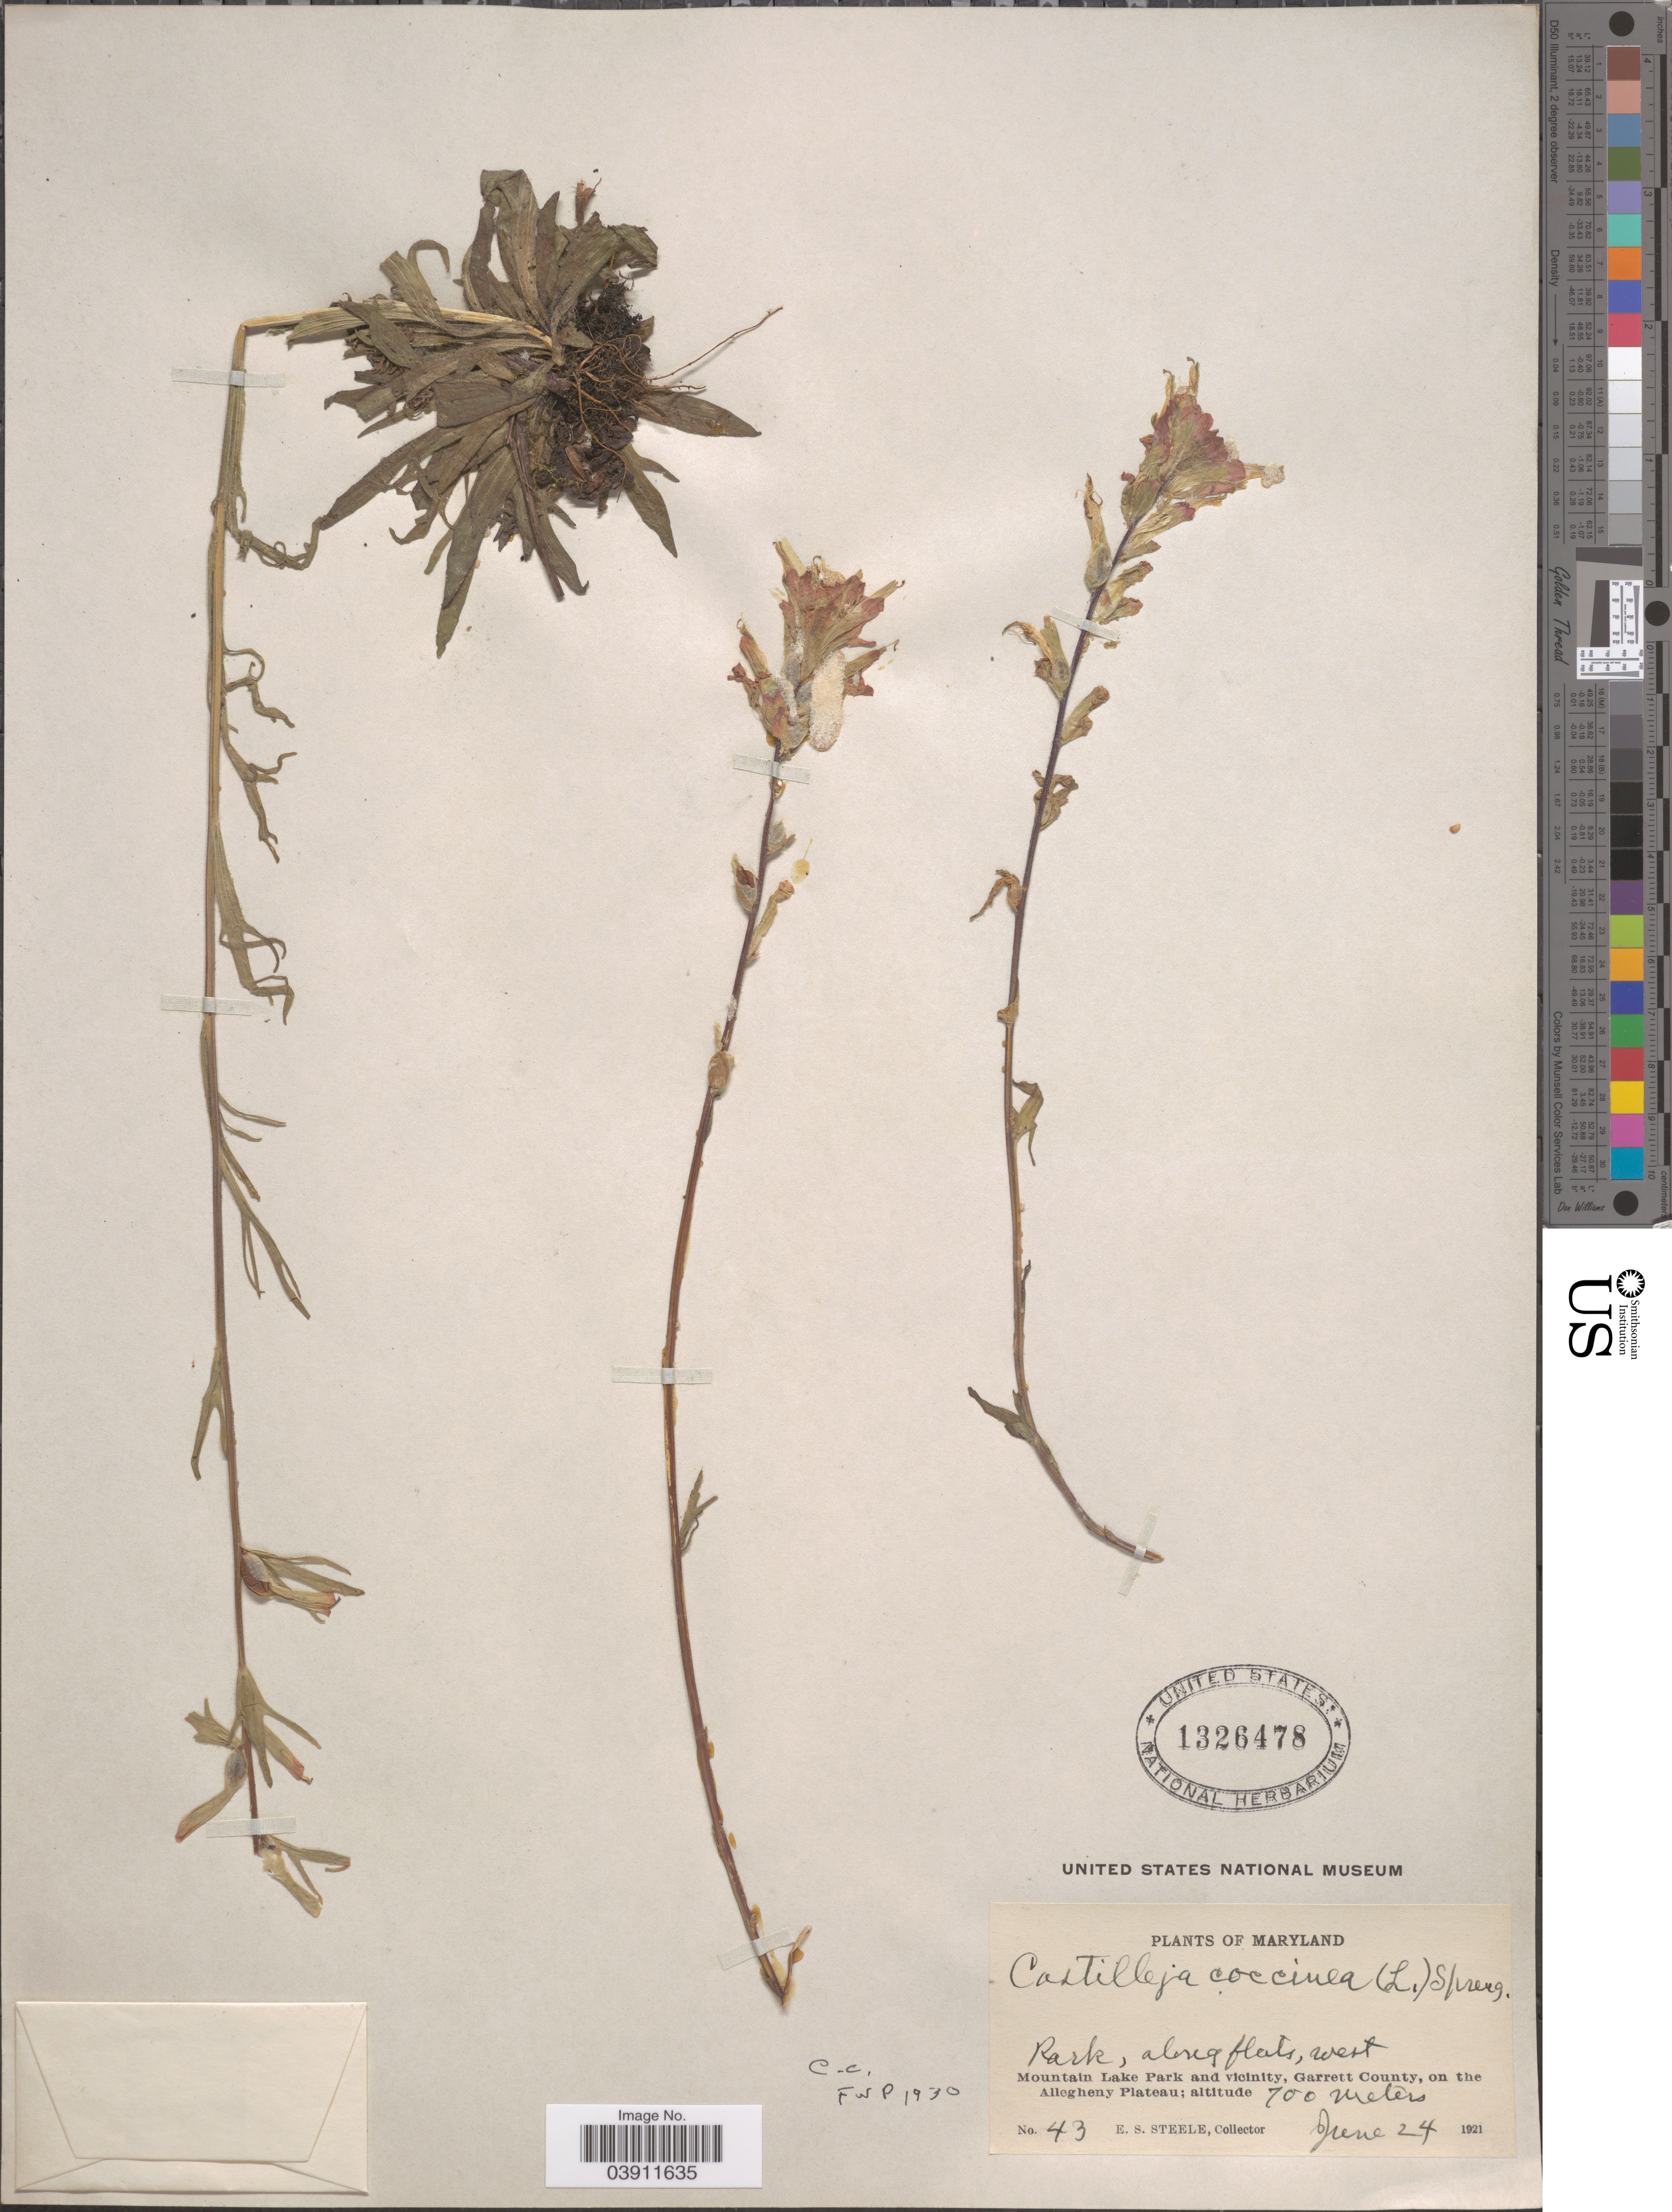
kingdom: Plantae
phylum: Tracheophyta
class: Magnoliopsida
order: Lamiales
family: Orobanchaceae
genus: Castilleja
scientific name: Castilleja coccinea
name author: (L.) Spreng.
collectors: E. Steele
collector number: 43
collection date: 1921-06-24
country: United States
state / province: Maryland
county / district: Garrett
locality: Park, along flats, west Mountain Lake Park and vicinity, Garrett County, on the Allegheny Plateau.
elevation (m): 700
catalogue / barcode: US 1326478